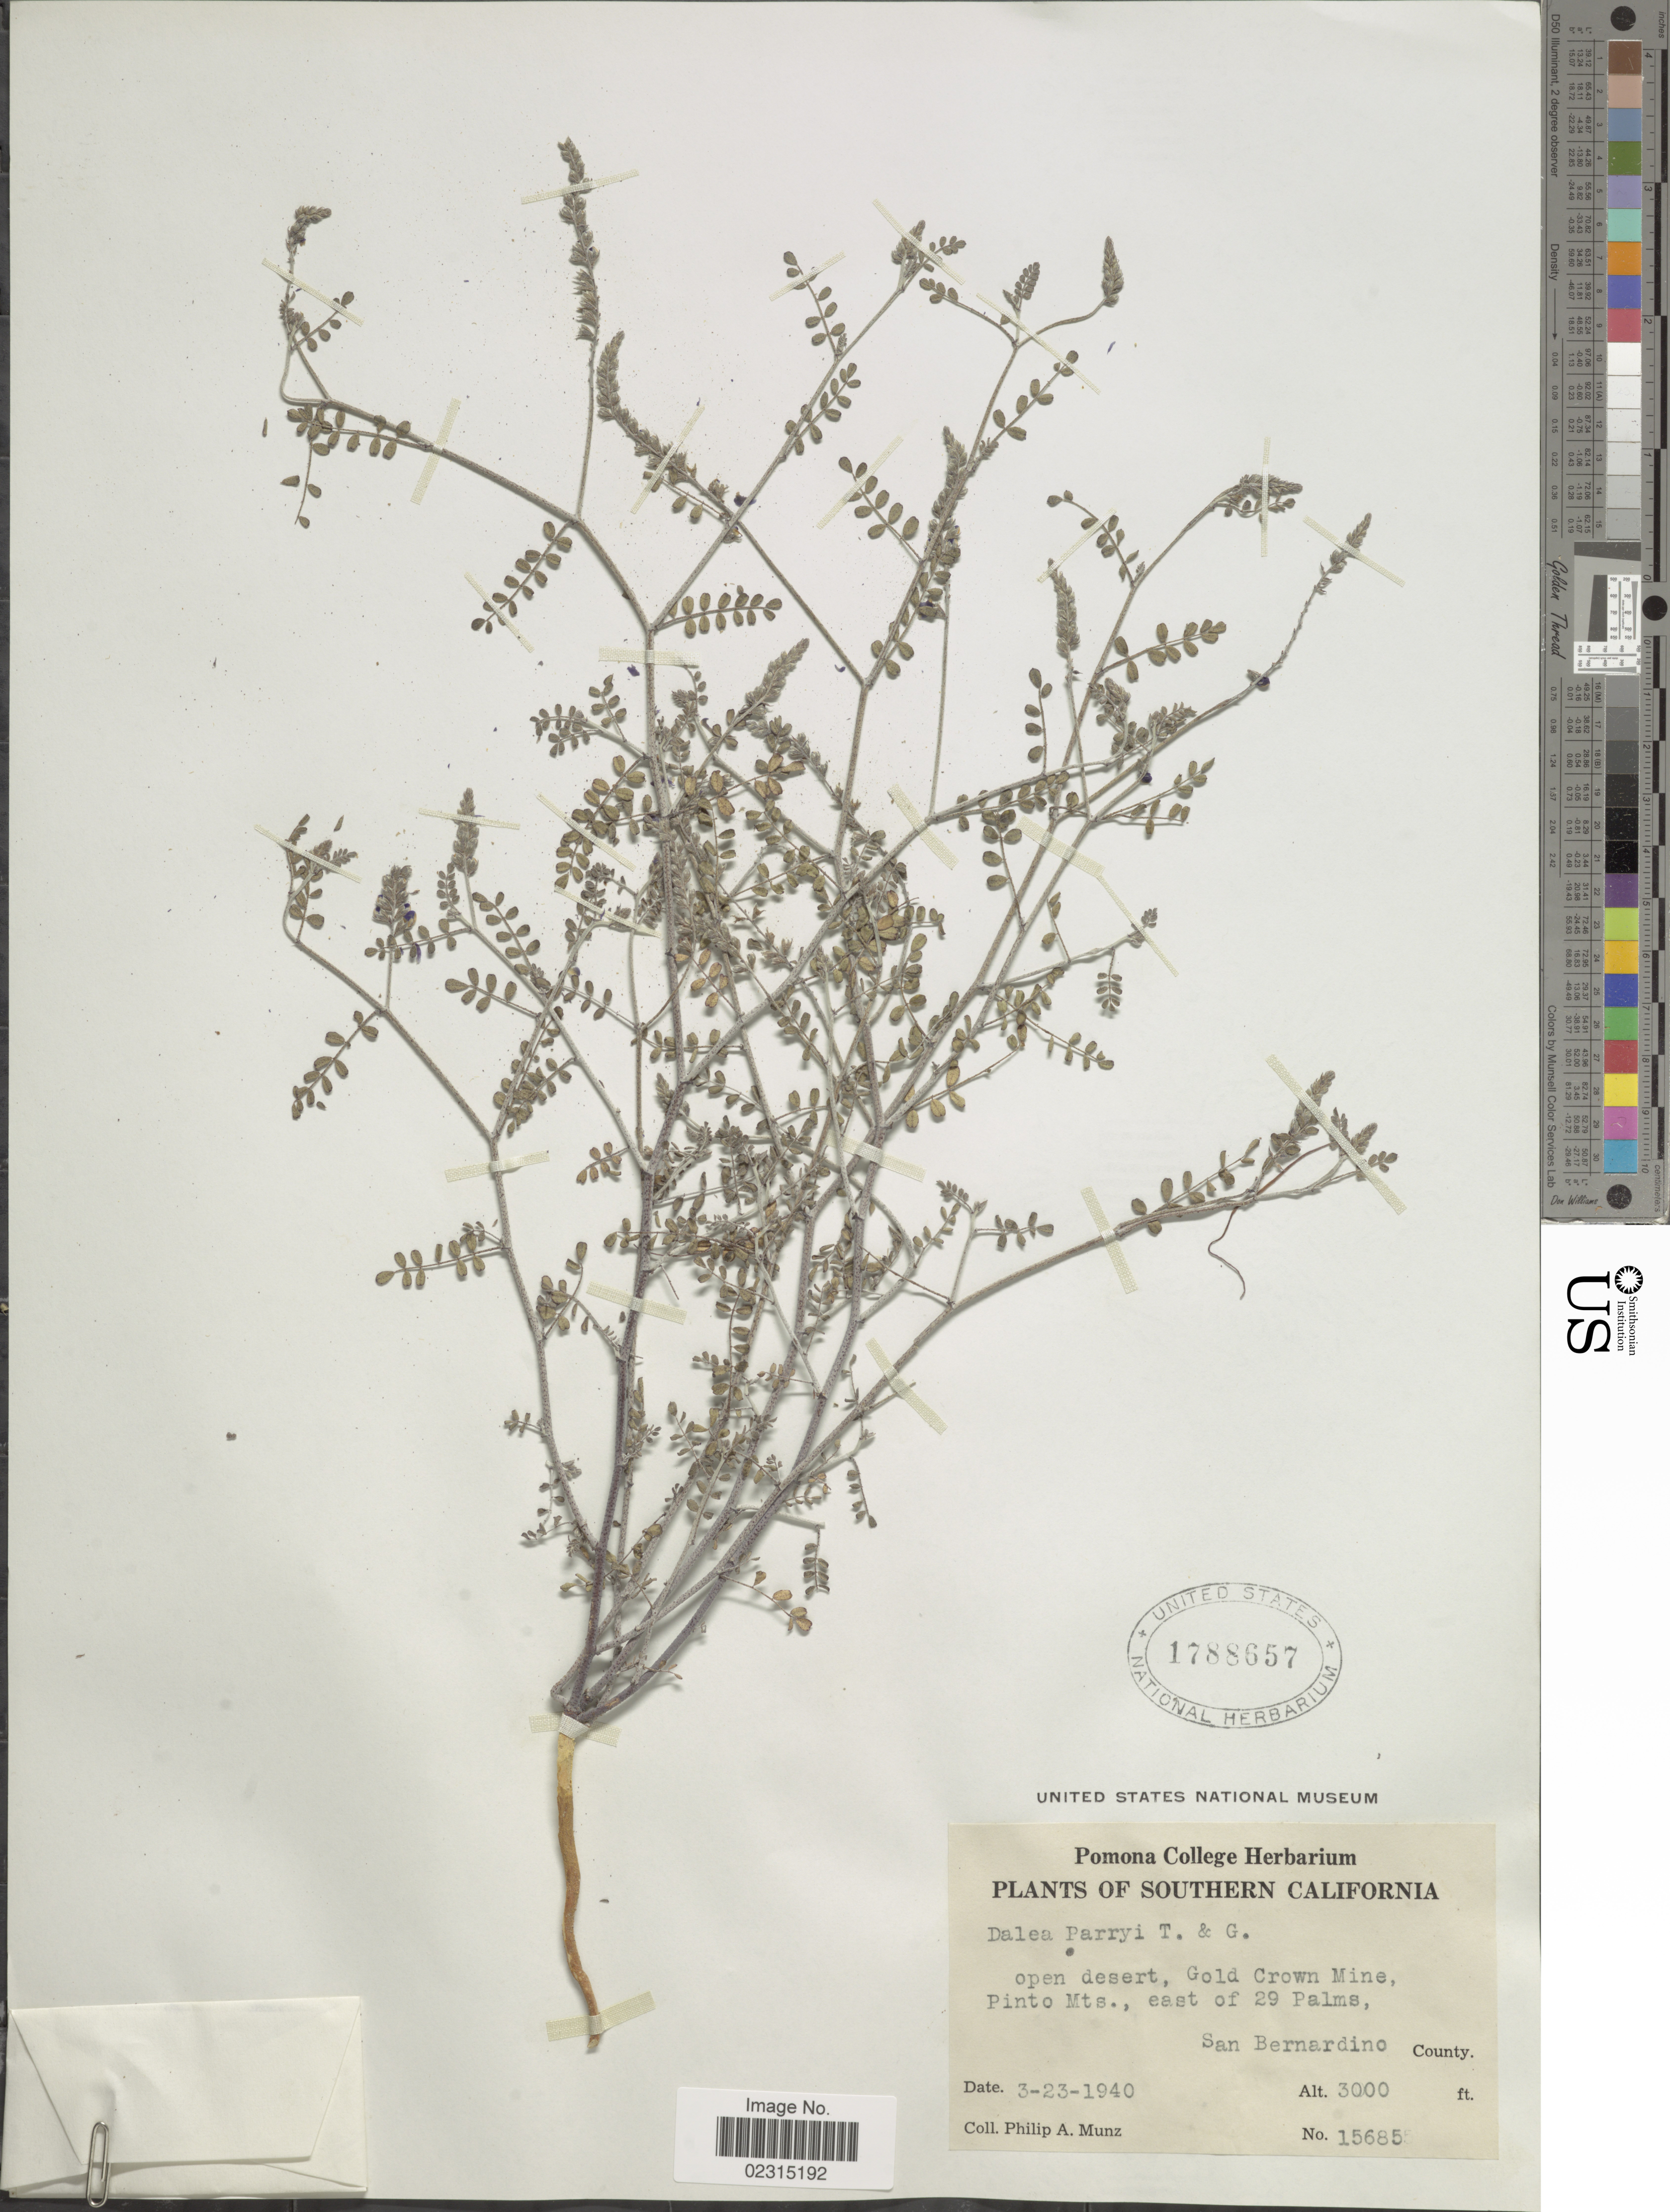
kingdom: Plantae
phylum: Tracheophyta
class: Magnoliopsida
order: Fabales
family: Fabaceae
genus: Marina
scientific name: Marina parryi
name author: (Torr. & A. Gray) Barneby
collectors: P. A. Munz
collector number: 15685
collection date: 1940-03-23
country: United States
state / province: California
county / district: San Bernardino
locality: Southern California, open desert, Gold Crown Mine, Pinto Mts., east of 29 Palms, San Bernardino County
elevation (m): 914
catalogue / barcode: US 1788657